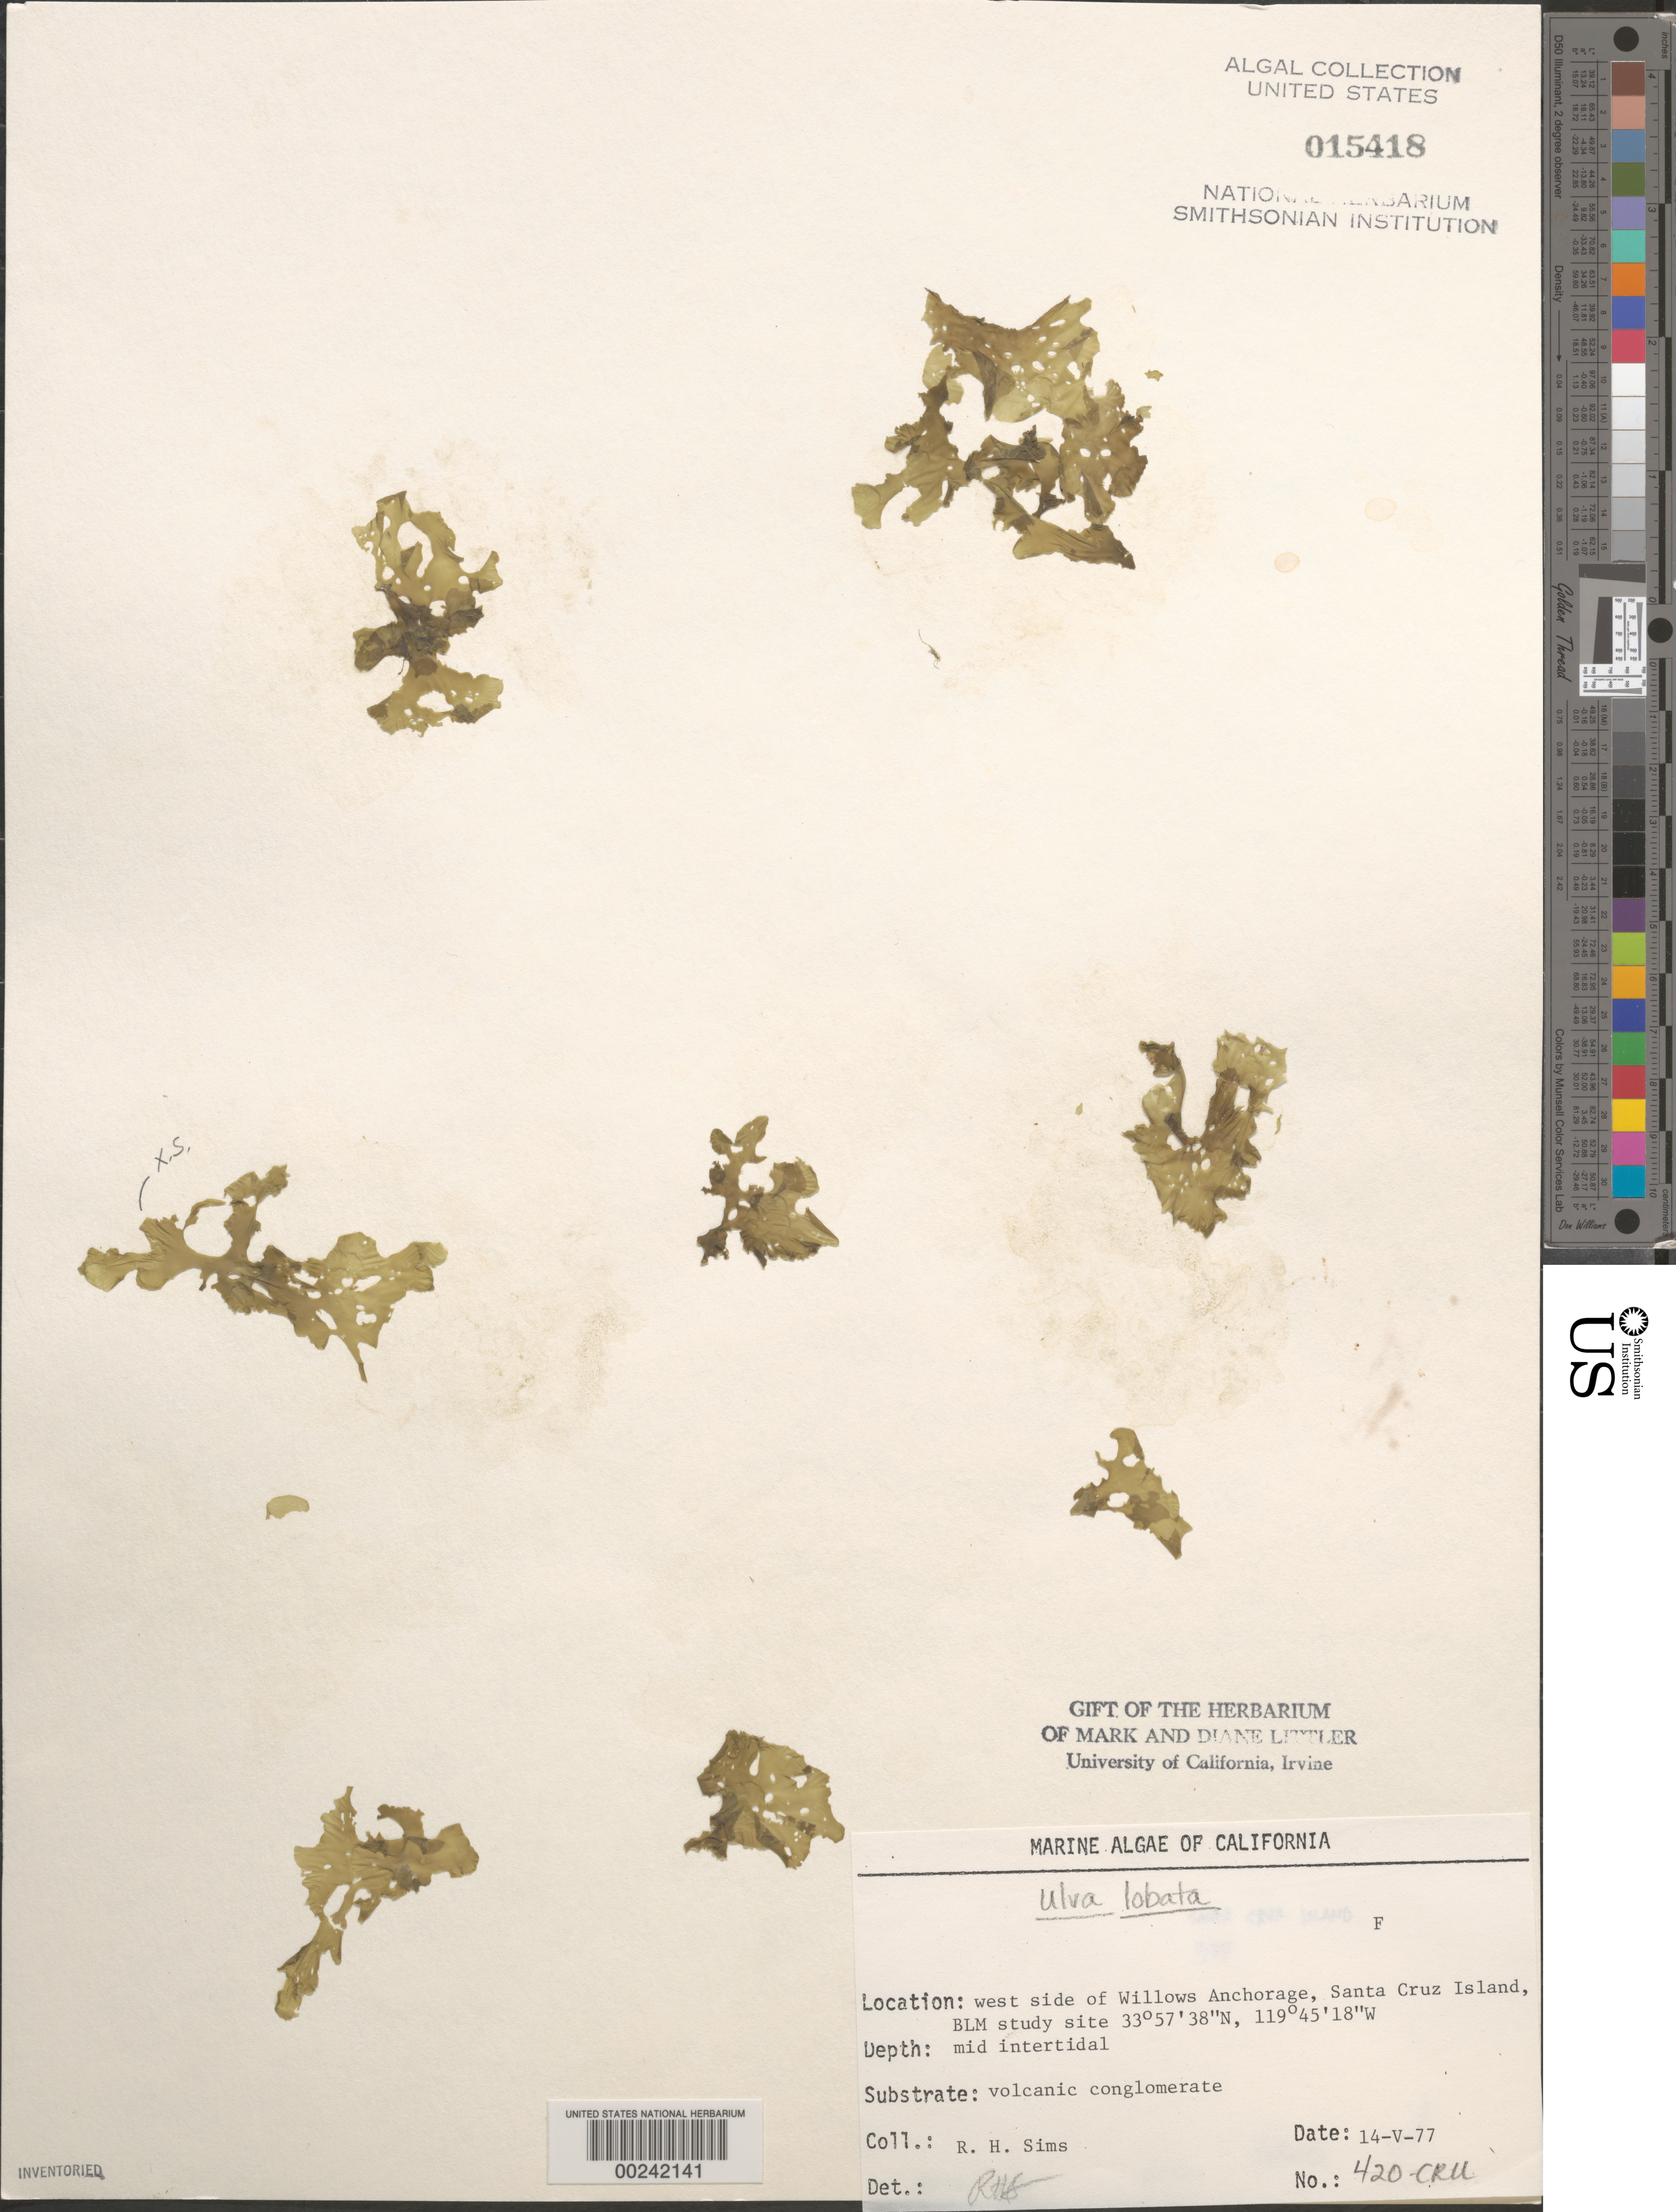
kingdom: Plantae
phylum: Chlorophyta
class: Ulvophyceae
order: Ulvales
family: Ulvaceae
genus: Ulva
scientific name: Ulva lactuca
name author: L.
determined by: Algae name updating Project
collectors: R. H. Sims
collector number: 420-cru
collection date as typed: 14 May 1977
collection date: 1977-05-14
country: United States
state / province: California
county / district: Santa Barbara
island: Santa Cruz Island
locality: Willows Anchorage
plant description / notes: BLM-SOCALBIGHT Rocky Intertidal Survey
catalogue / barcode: US 15418